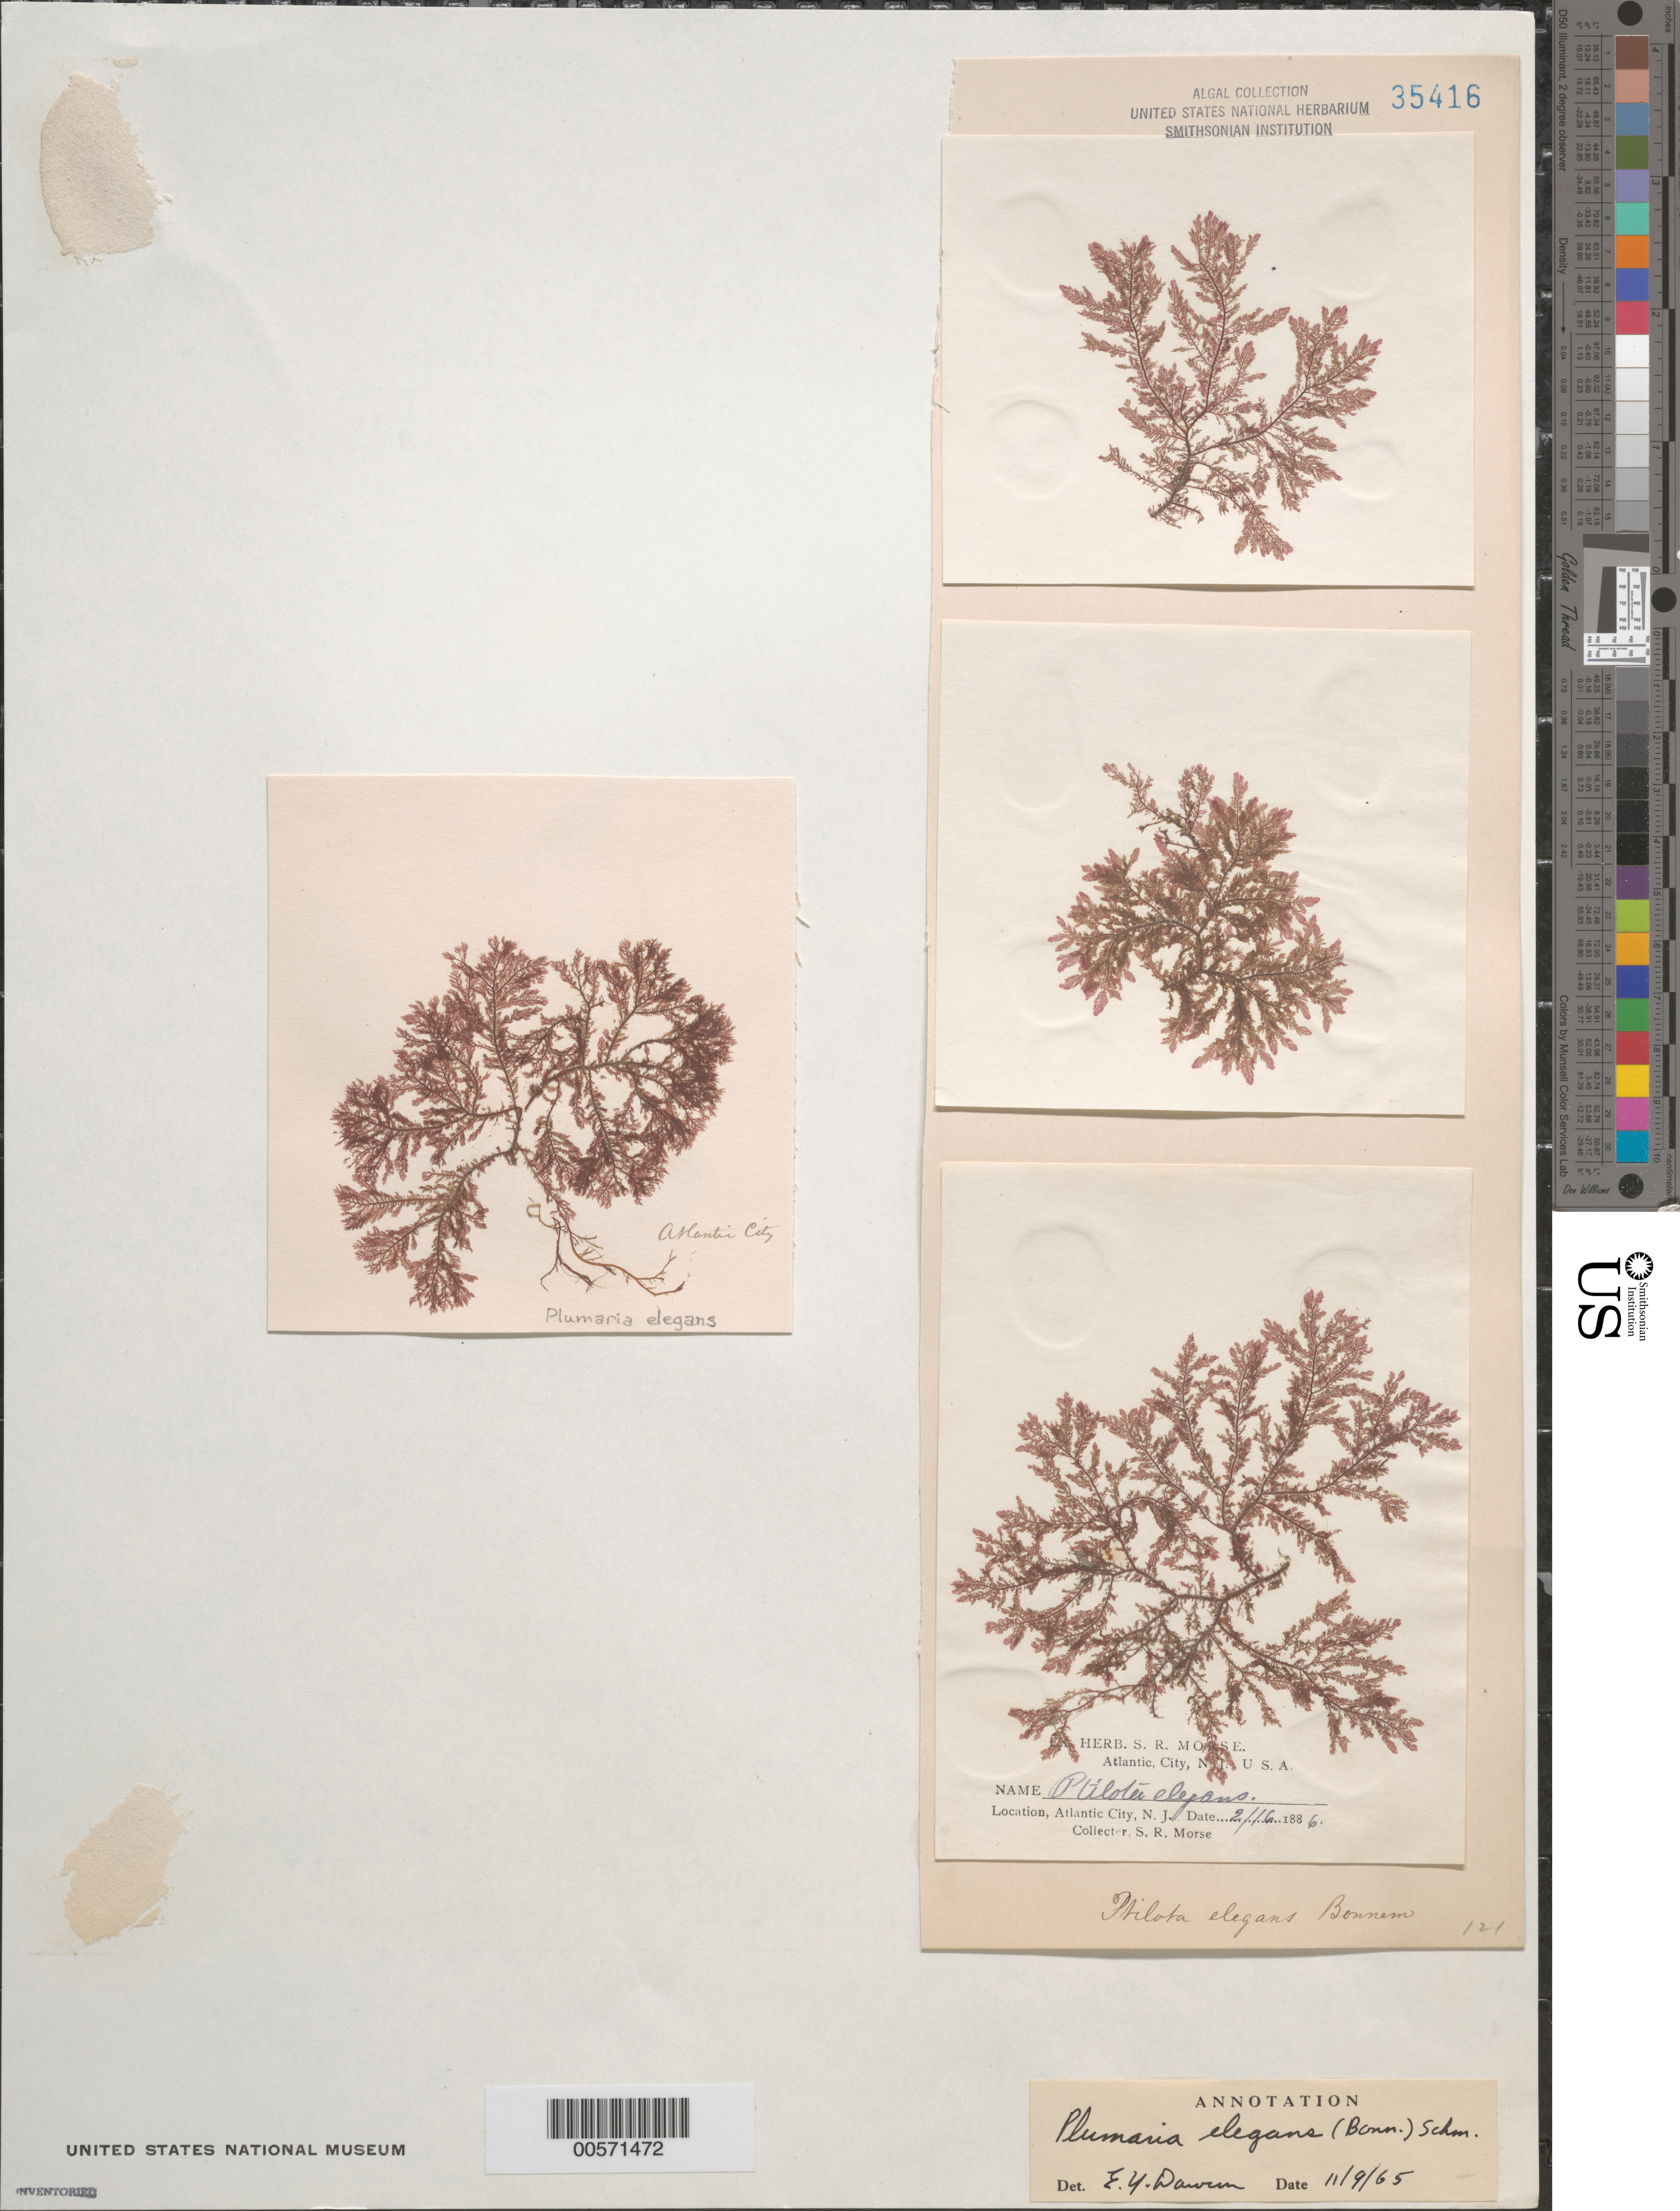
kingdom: Plantae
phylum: Rhodophyta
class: Florideophyceae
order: Ceramiales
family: Wrangeliaceae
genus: Plumaria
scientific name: Plumaria plumosa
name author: (Hudson) Kuntze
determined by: Algae name updating Project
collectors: S. Morse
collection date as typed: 16 Feb 1886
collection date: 1886-02-16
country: United States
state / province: New Jersey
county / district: Atlantic County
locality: Atlantic City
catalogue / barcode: US 35416